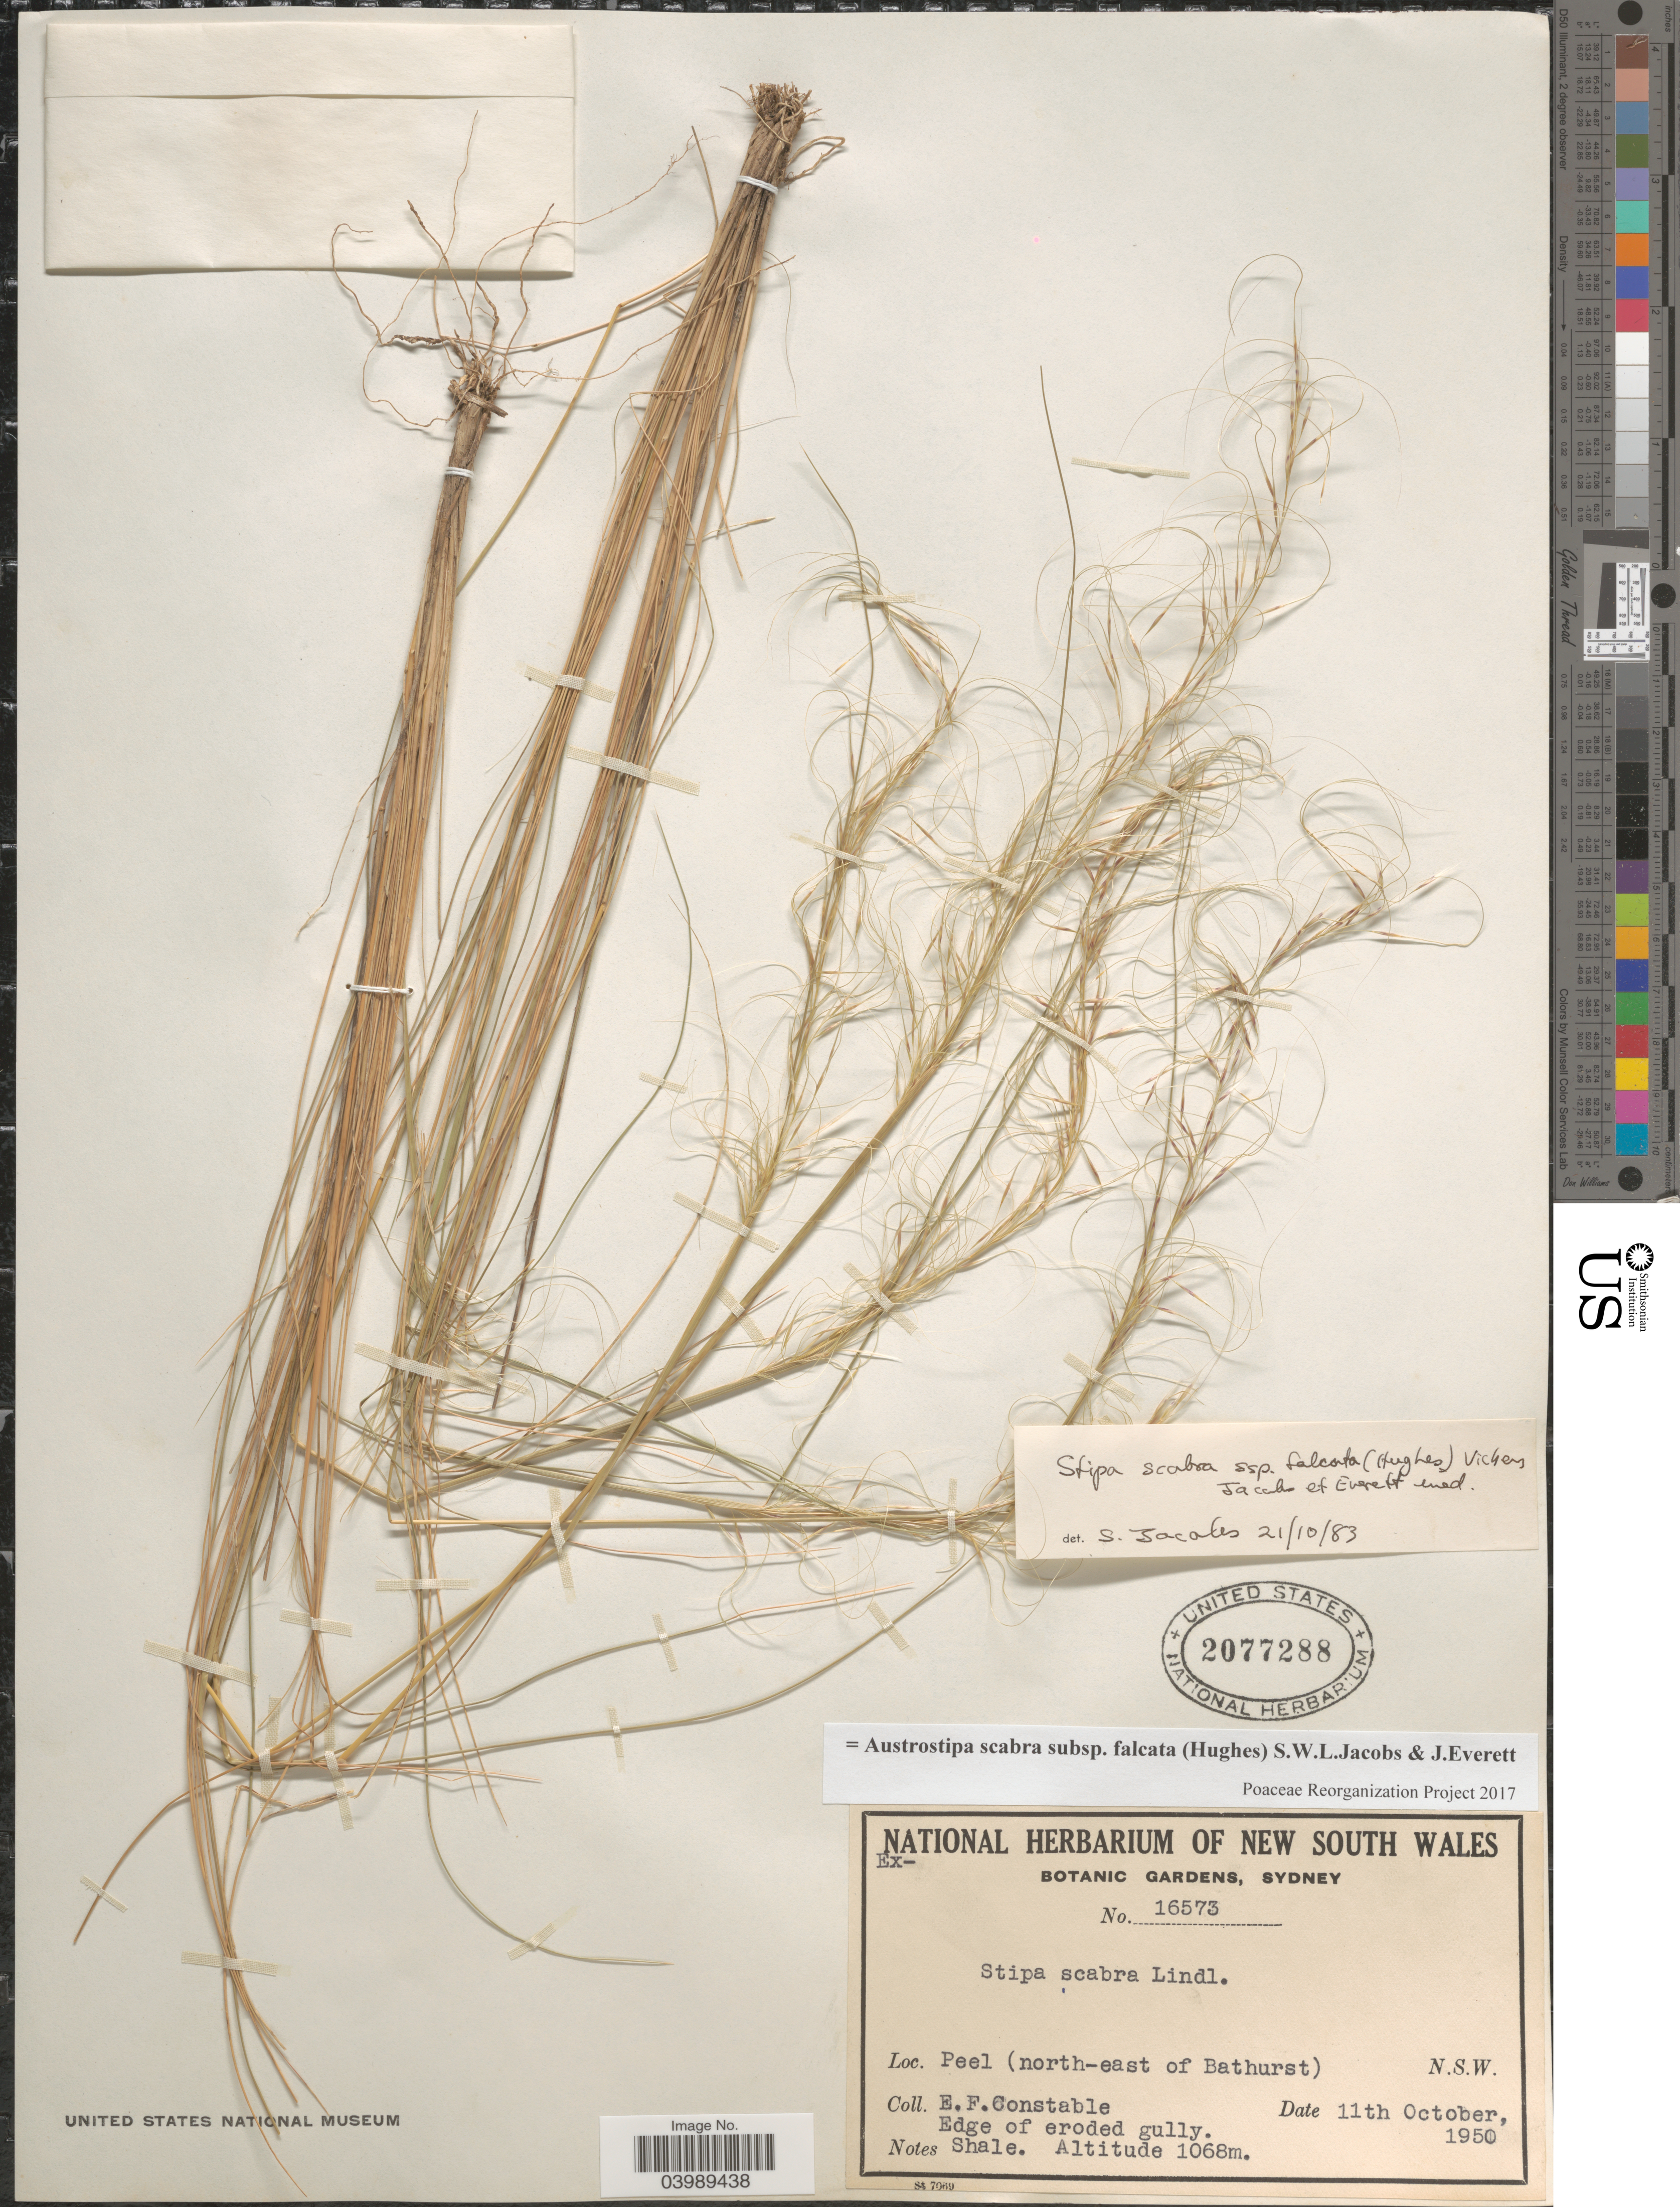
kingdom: Plantae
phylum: Tracheophyta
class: Liliopsida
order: Poales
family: Poaceae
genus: Austrostipa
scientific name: Austrostipa scabra subsp. falcata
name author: (Hughes) S.W.L. Jacobs & J. Everett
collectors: E. F. Constable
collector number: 16573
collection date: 1950-10-11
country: Australia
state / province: New South Wales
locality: Peel (north-east of Bathurst).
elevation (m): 1068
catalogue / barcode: US 2077288